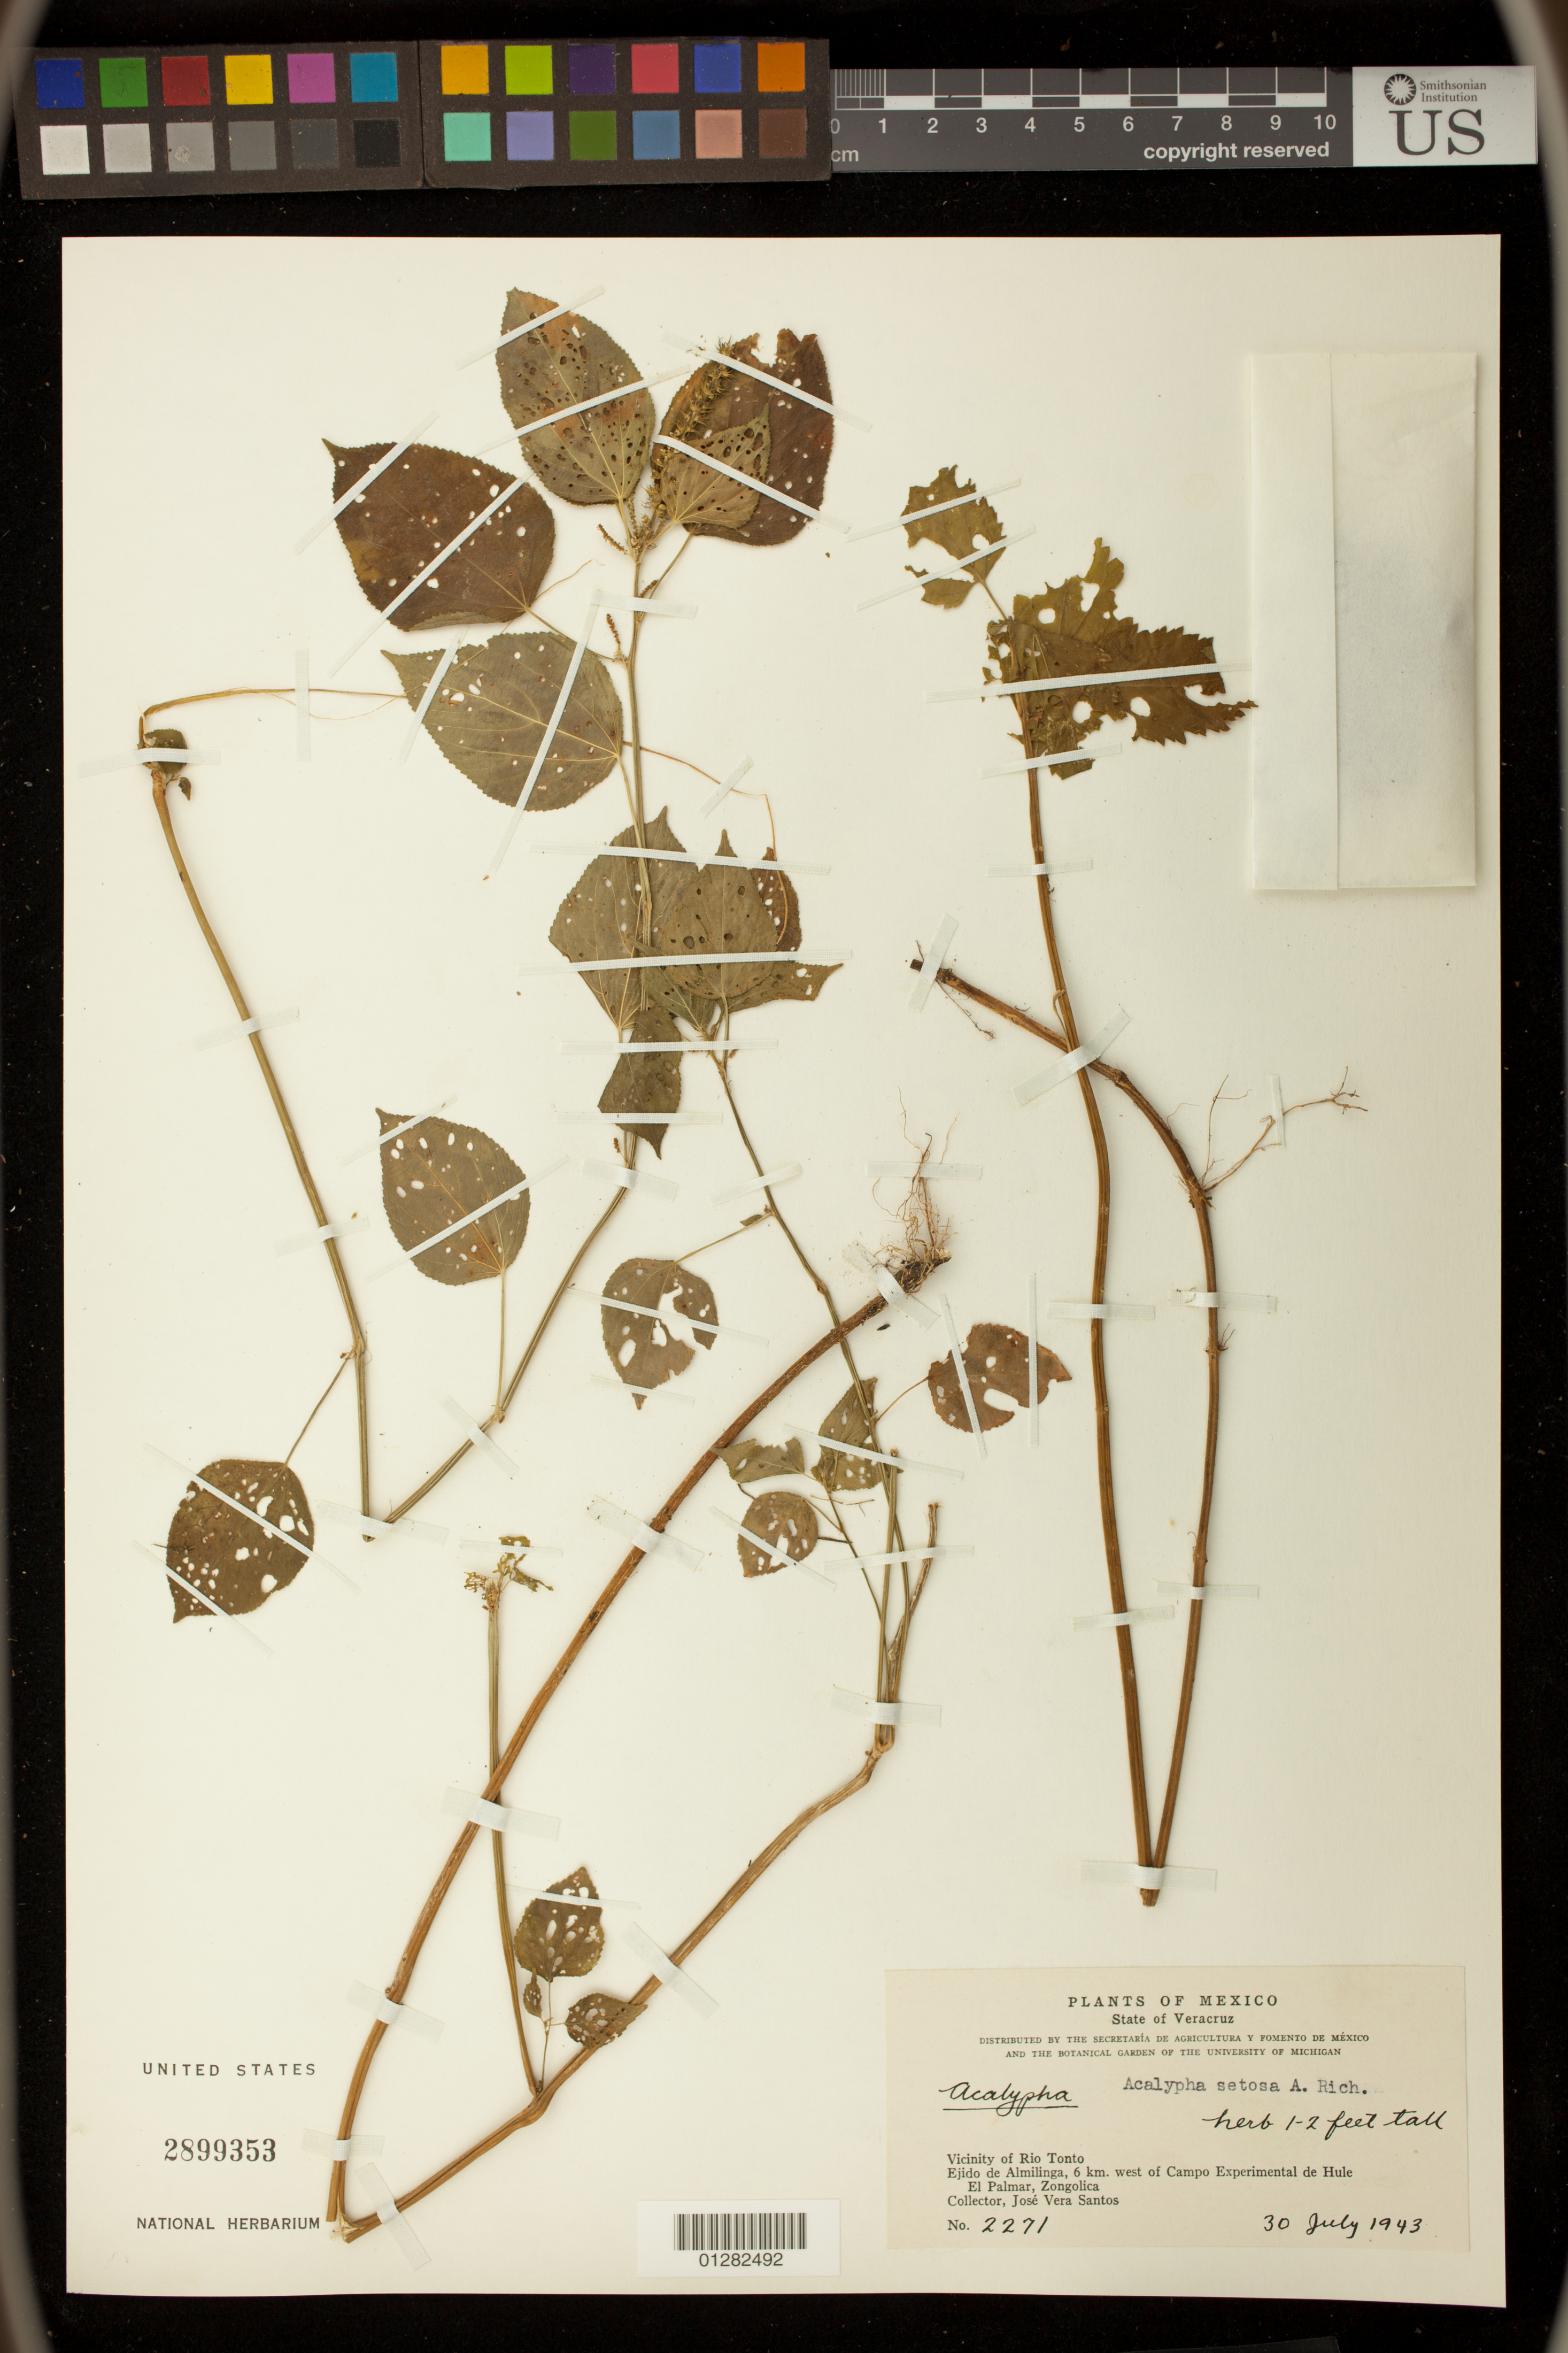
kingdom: Plantae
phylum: Tracheophyta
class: Magnoliopsida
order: Malpighiales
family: Euphorbiaceae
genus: Acalypha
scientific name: Acalypha setosa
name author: A. Rich.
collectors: R. M. King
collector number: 2271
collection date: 1943-07-30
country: Mexico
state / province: Veracruz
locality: Vicinity of Rio Tonto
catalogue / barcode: US 2899353